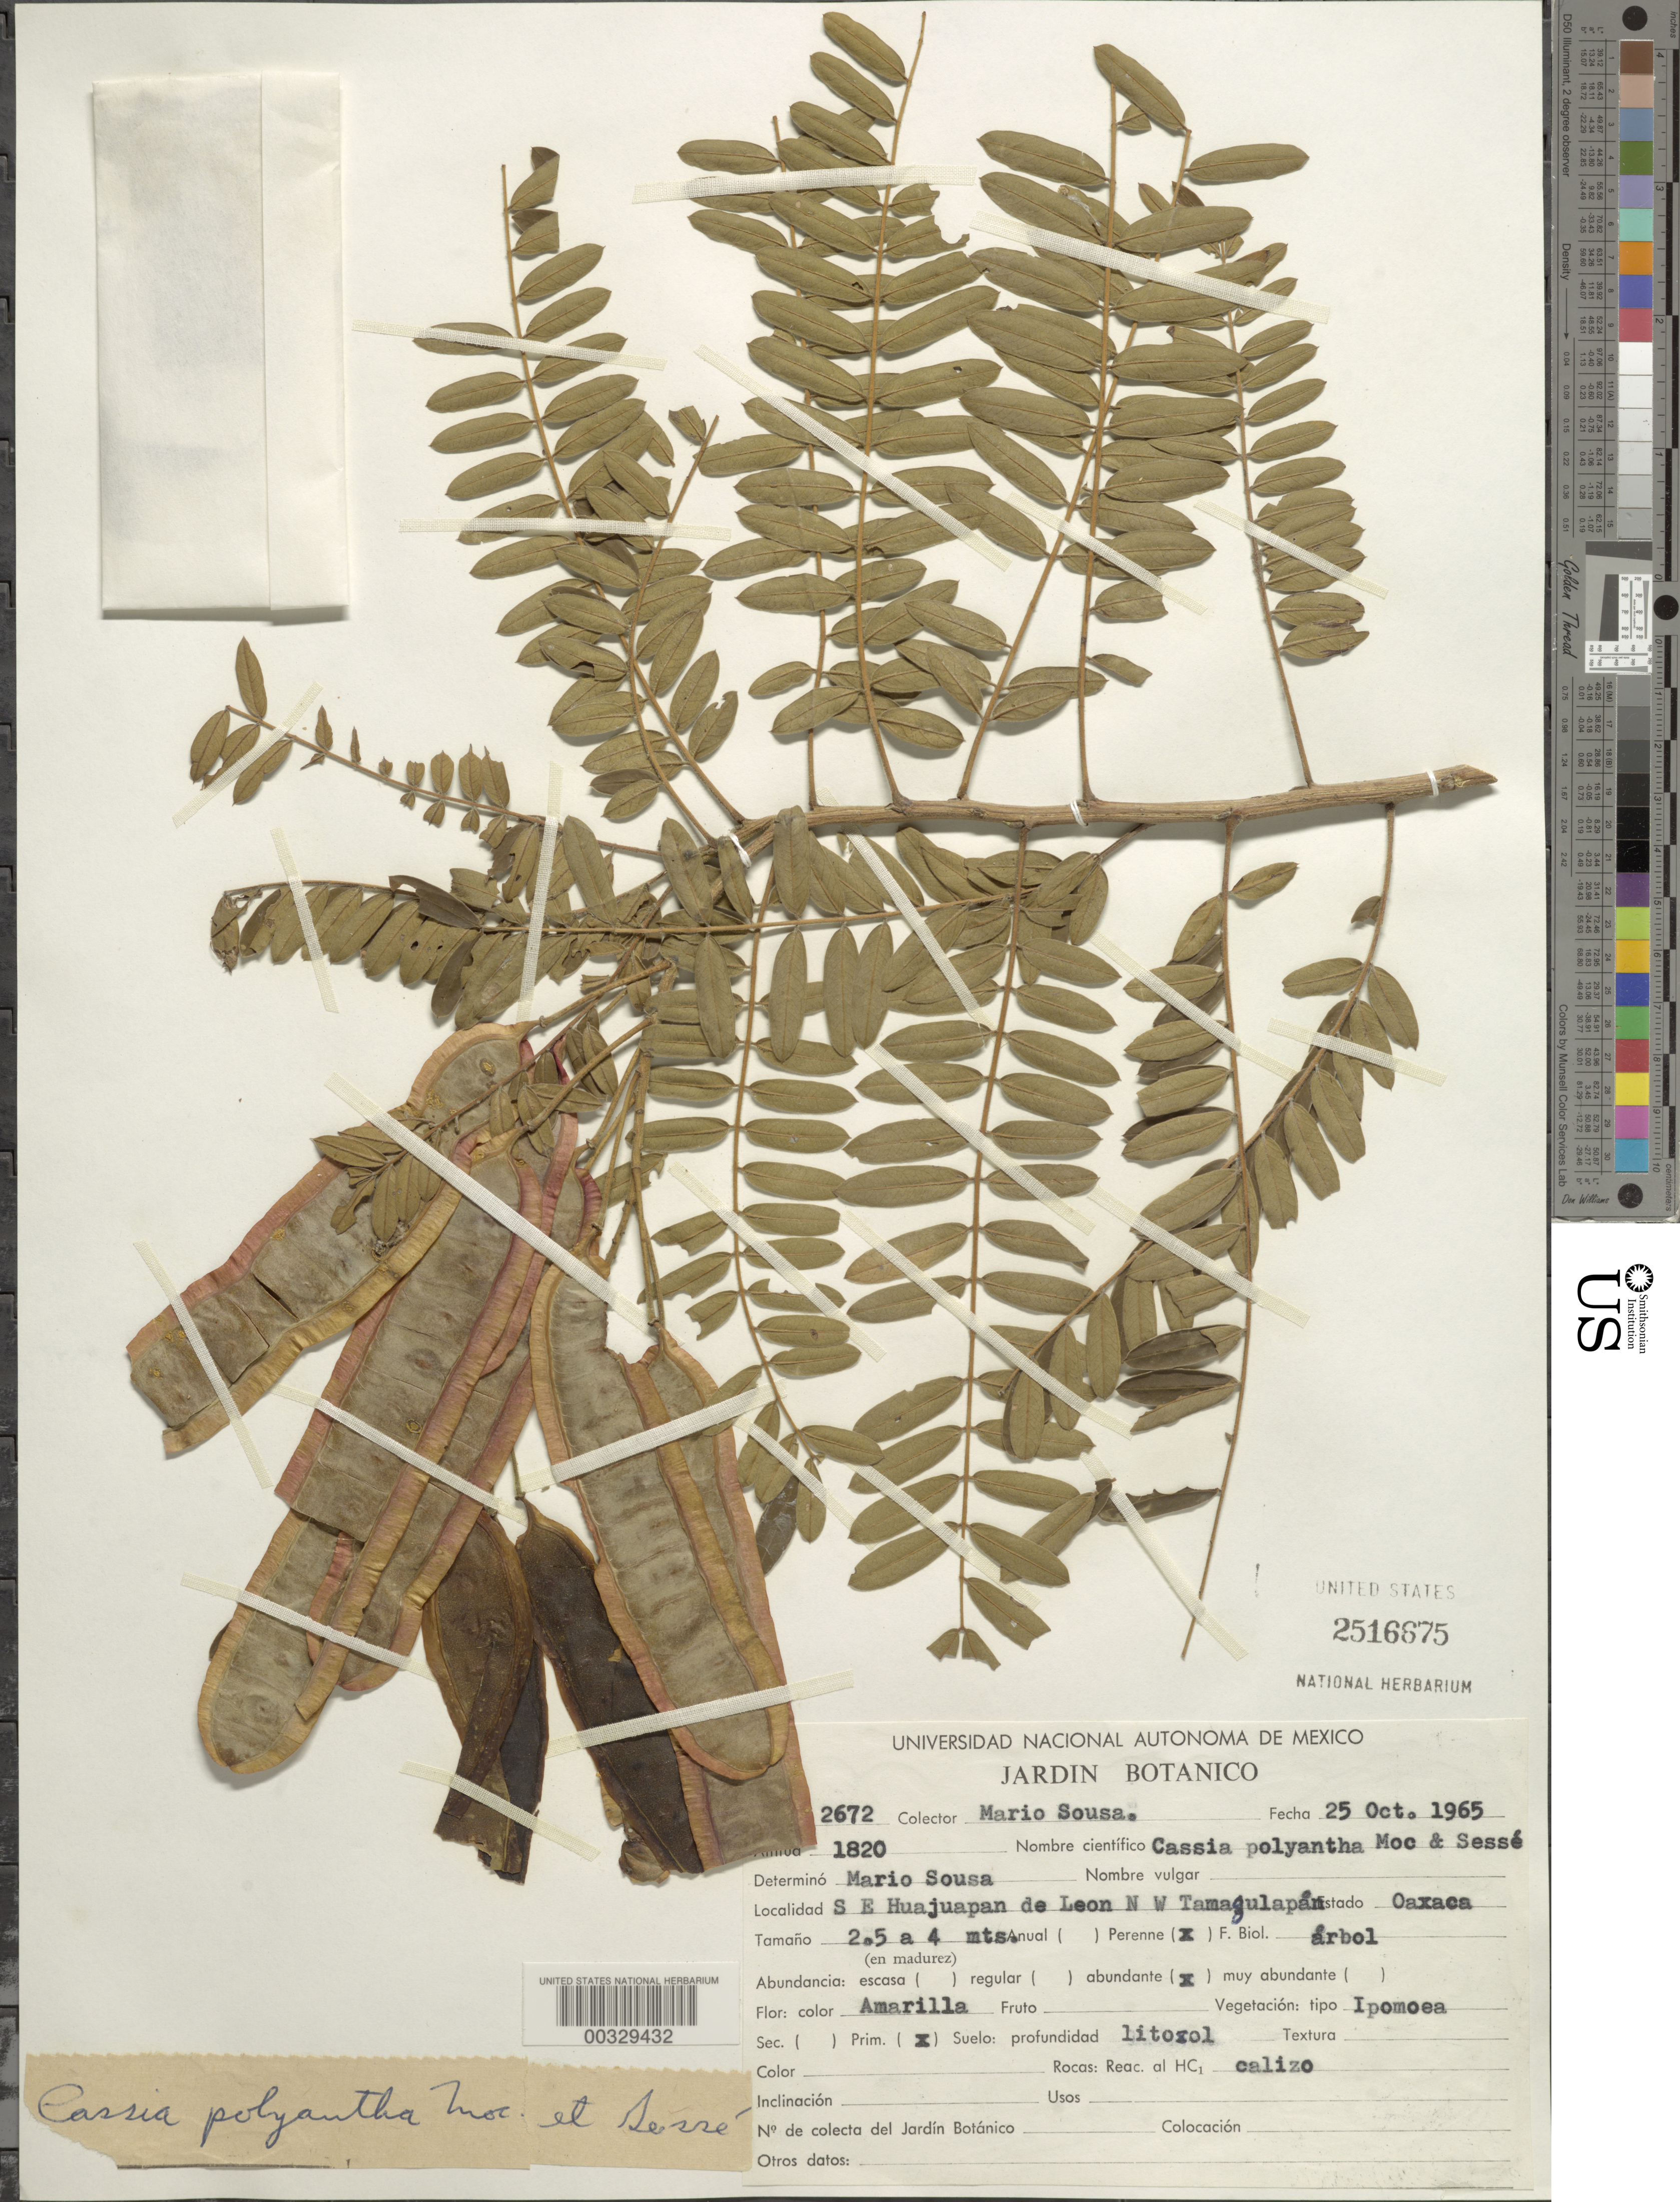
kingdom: Plantae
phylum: Tracheophyta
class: Magnoliopsida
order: Fabales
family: Fabaceae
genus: Senna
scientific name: Senna polyantha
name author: (Coll) H.S. Irwin & Barneby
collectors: M. Sousa S.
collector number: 2672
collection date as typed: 25 Oct 1965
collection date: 1965-10-25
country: Mexico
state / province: Oaxaca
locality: Se Huajuapan de leon nw tamagulapan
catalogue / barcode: US 2516675